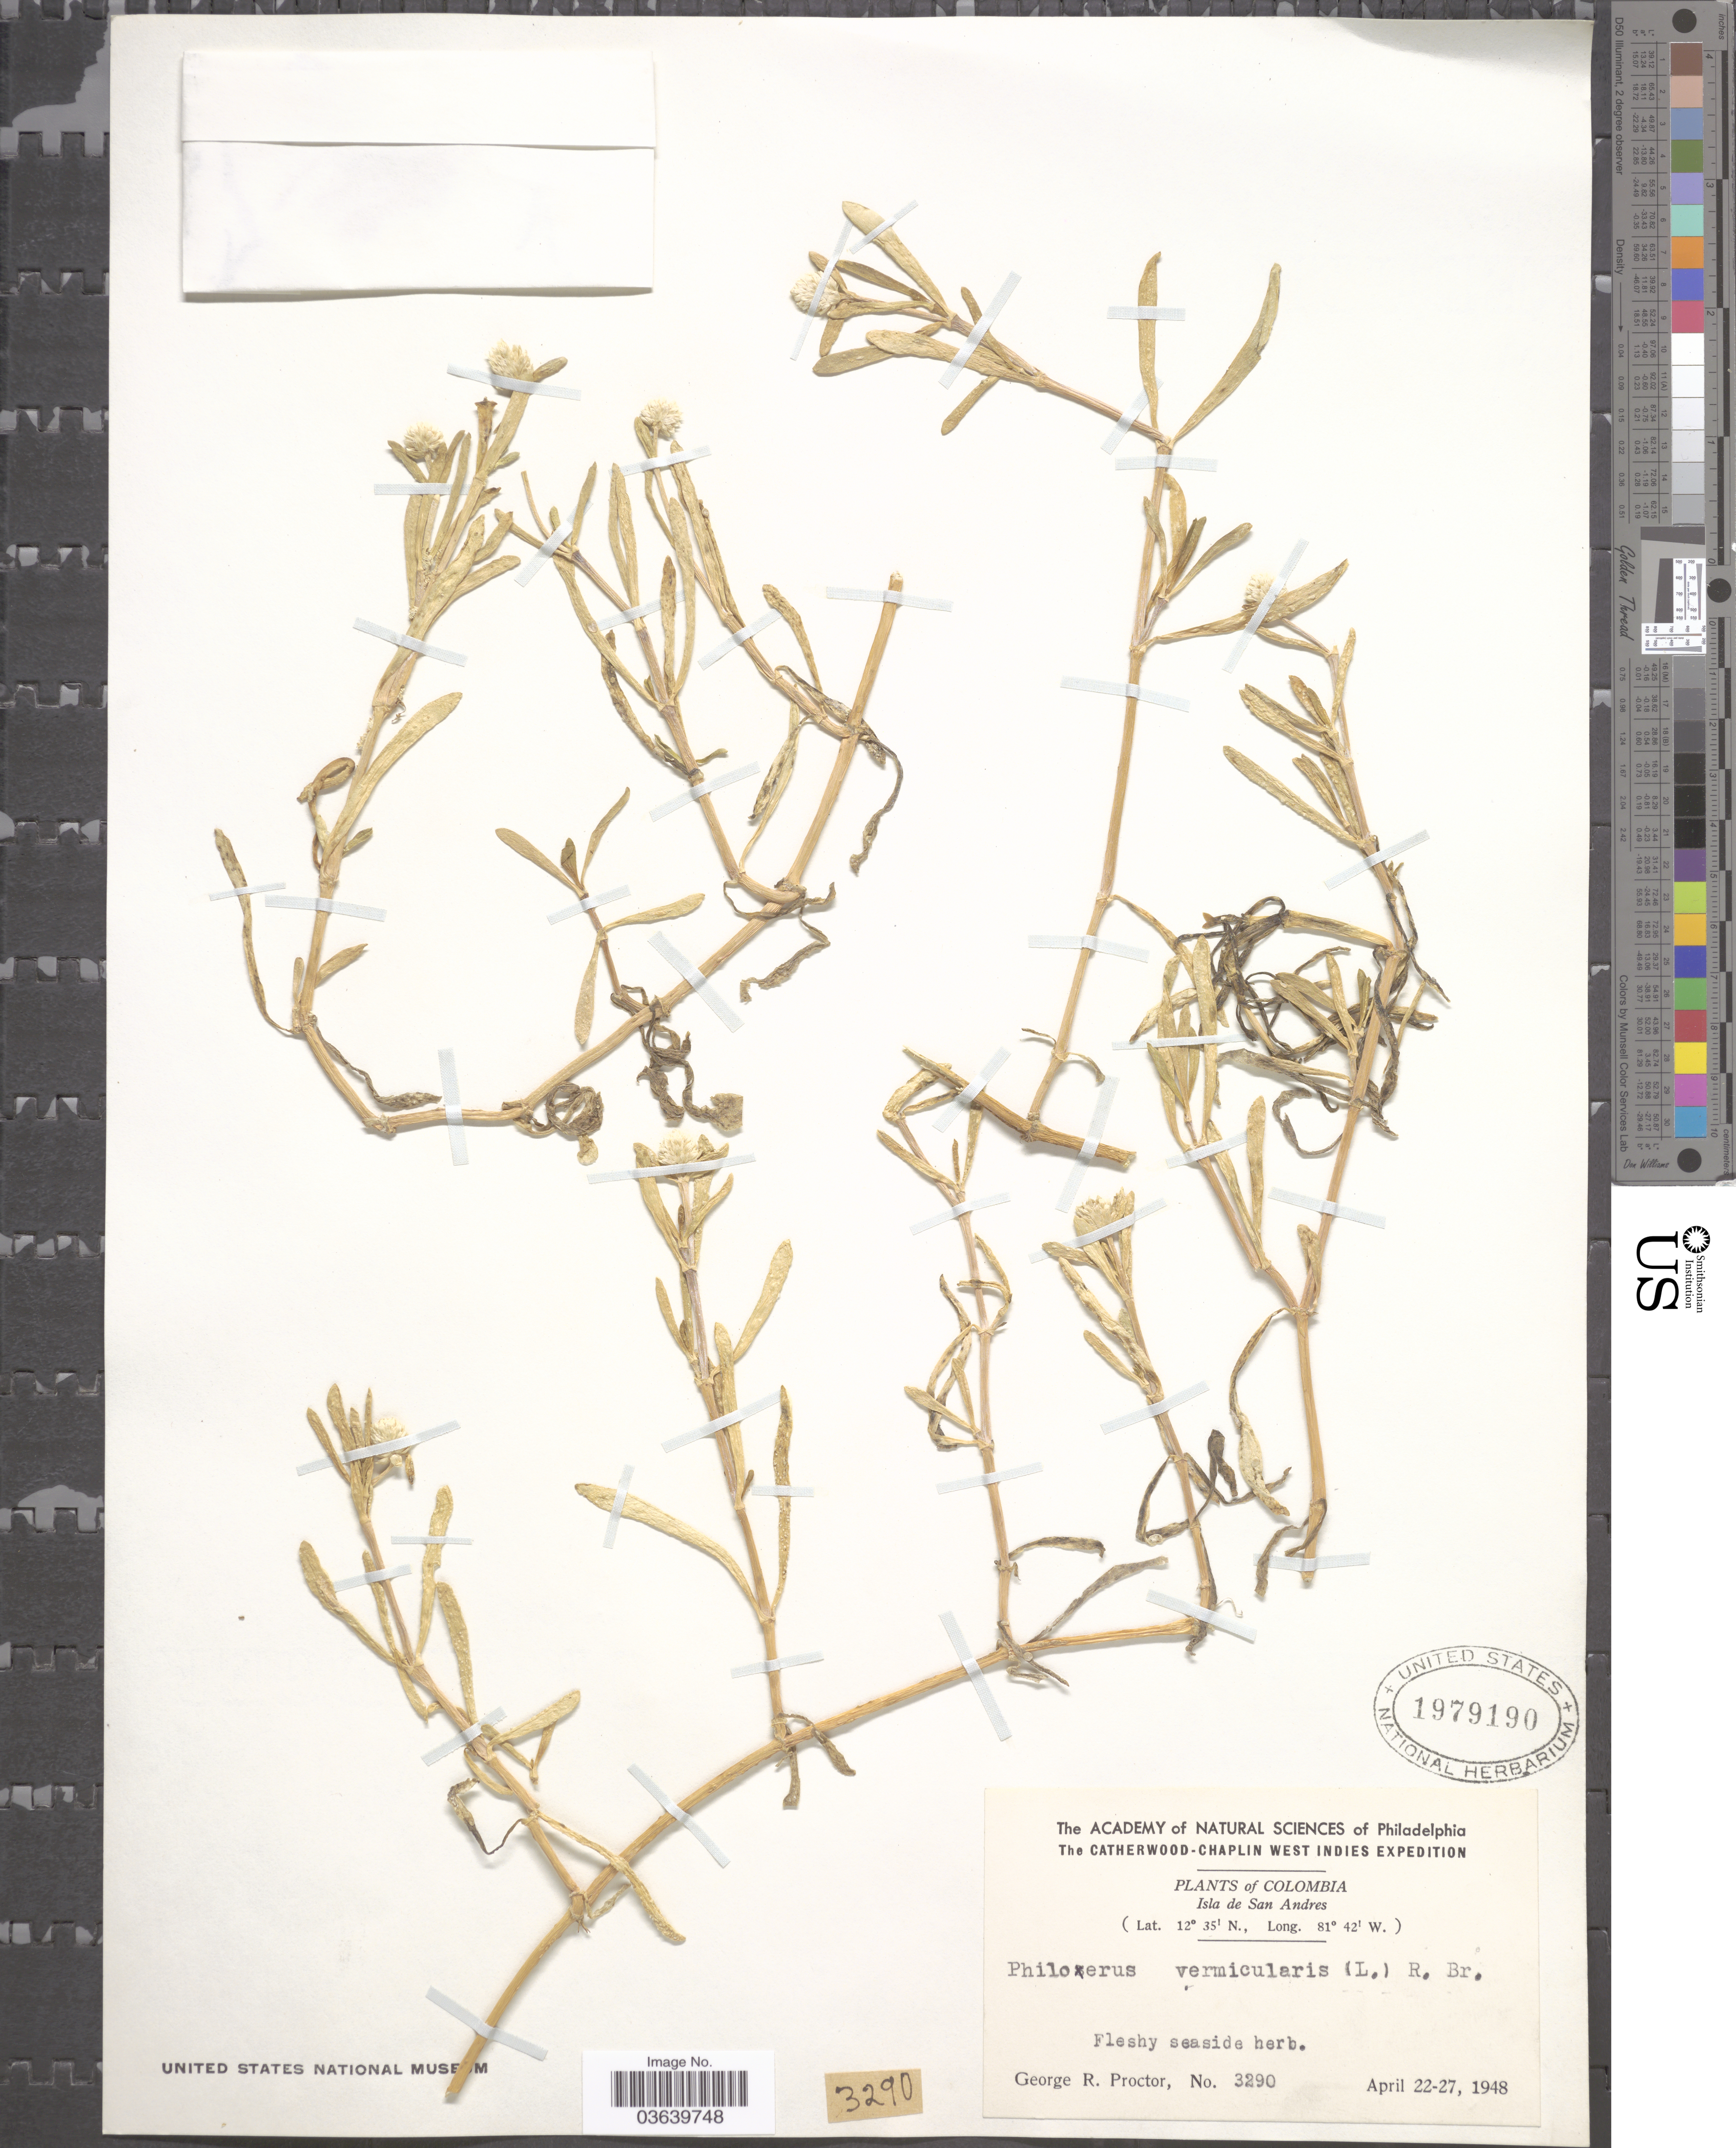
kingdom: Plantae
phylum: Tracheophyta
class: Magnoliopsida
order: Caryophyllales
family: Amaranthaceae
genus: Gomphrena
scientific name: Gomphrena vermicularis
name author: L.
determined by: Strong, Mark T., (BOT), Smithsonian Institution - National Museum of Natural History (UNITED STATES)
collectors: G. Proctor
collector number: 3290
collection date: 1948-04-22/1948-04-27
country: Colombia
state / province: San Andres y Providencia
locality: Isla de San Andres.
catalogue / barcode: US 1979190